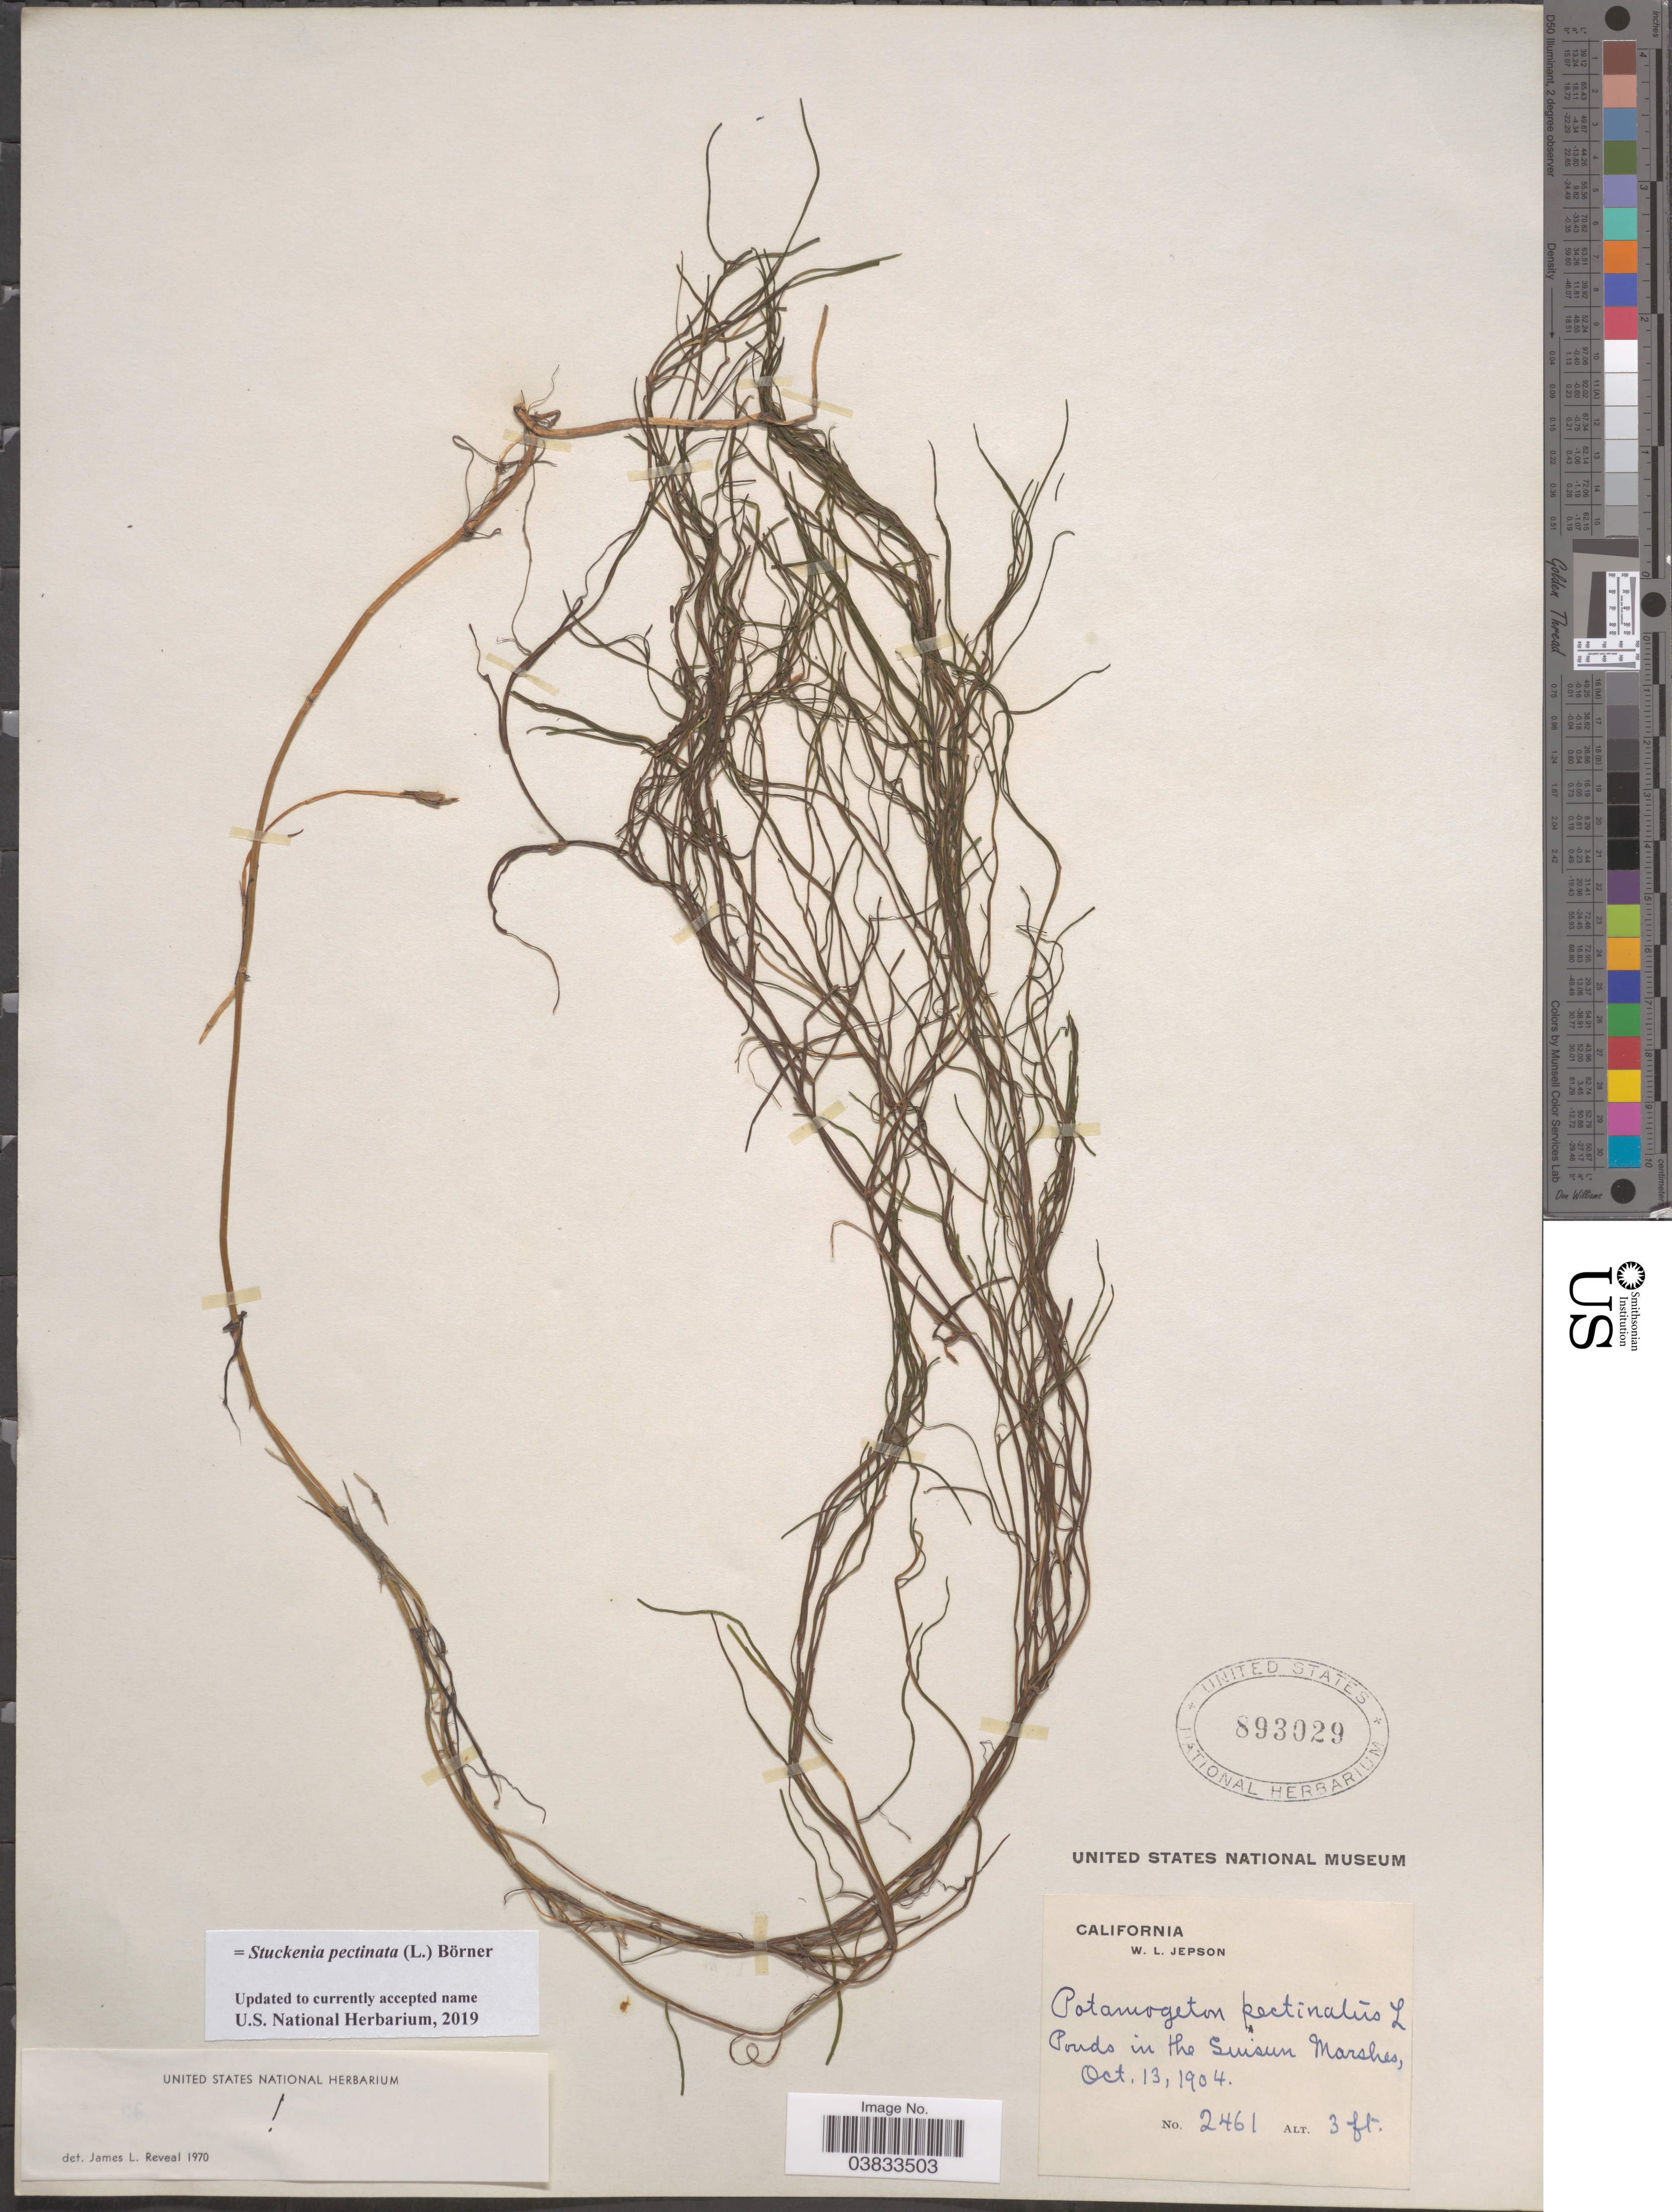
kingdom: Plantae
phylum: Tracheophyta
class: Liliopsida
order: Alismatales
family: Potamogetonaceae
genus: Stuckenia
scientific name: Stuckenia pectinata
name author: (L.) Börner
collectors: W. L. Jepson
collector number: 2461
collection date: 1904-10-13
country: United States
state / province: California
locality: Ponds in the Suisun Marshes.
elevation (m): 1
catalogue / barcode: US 893029